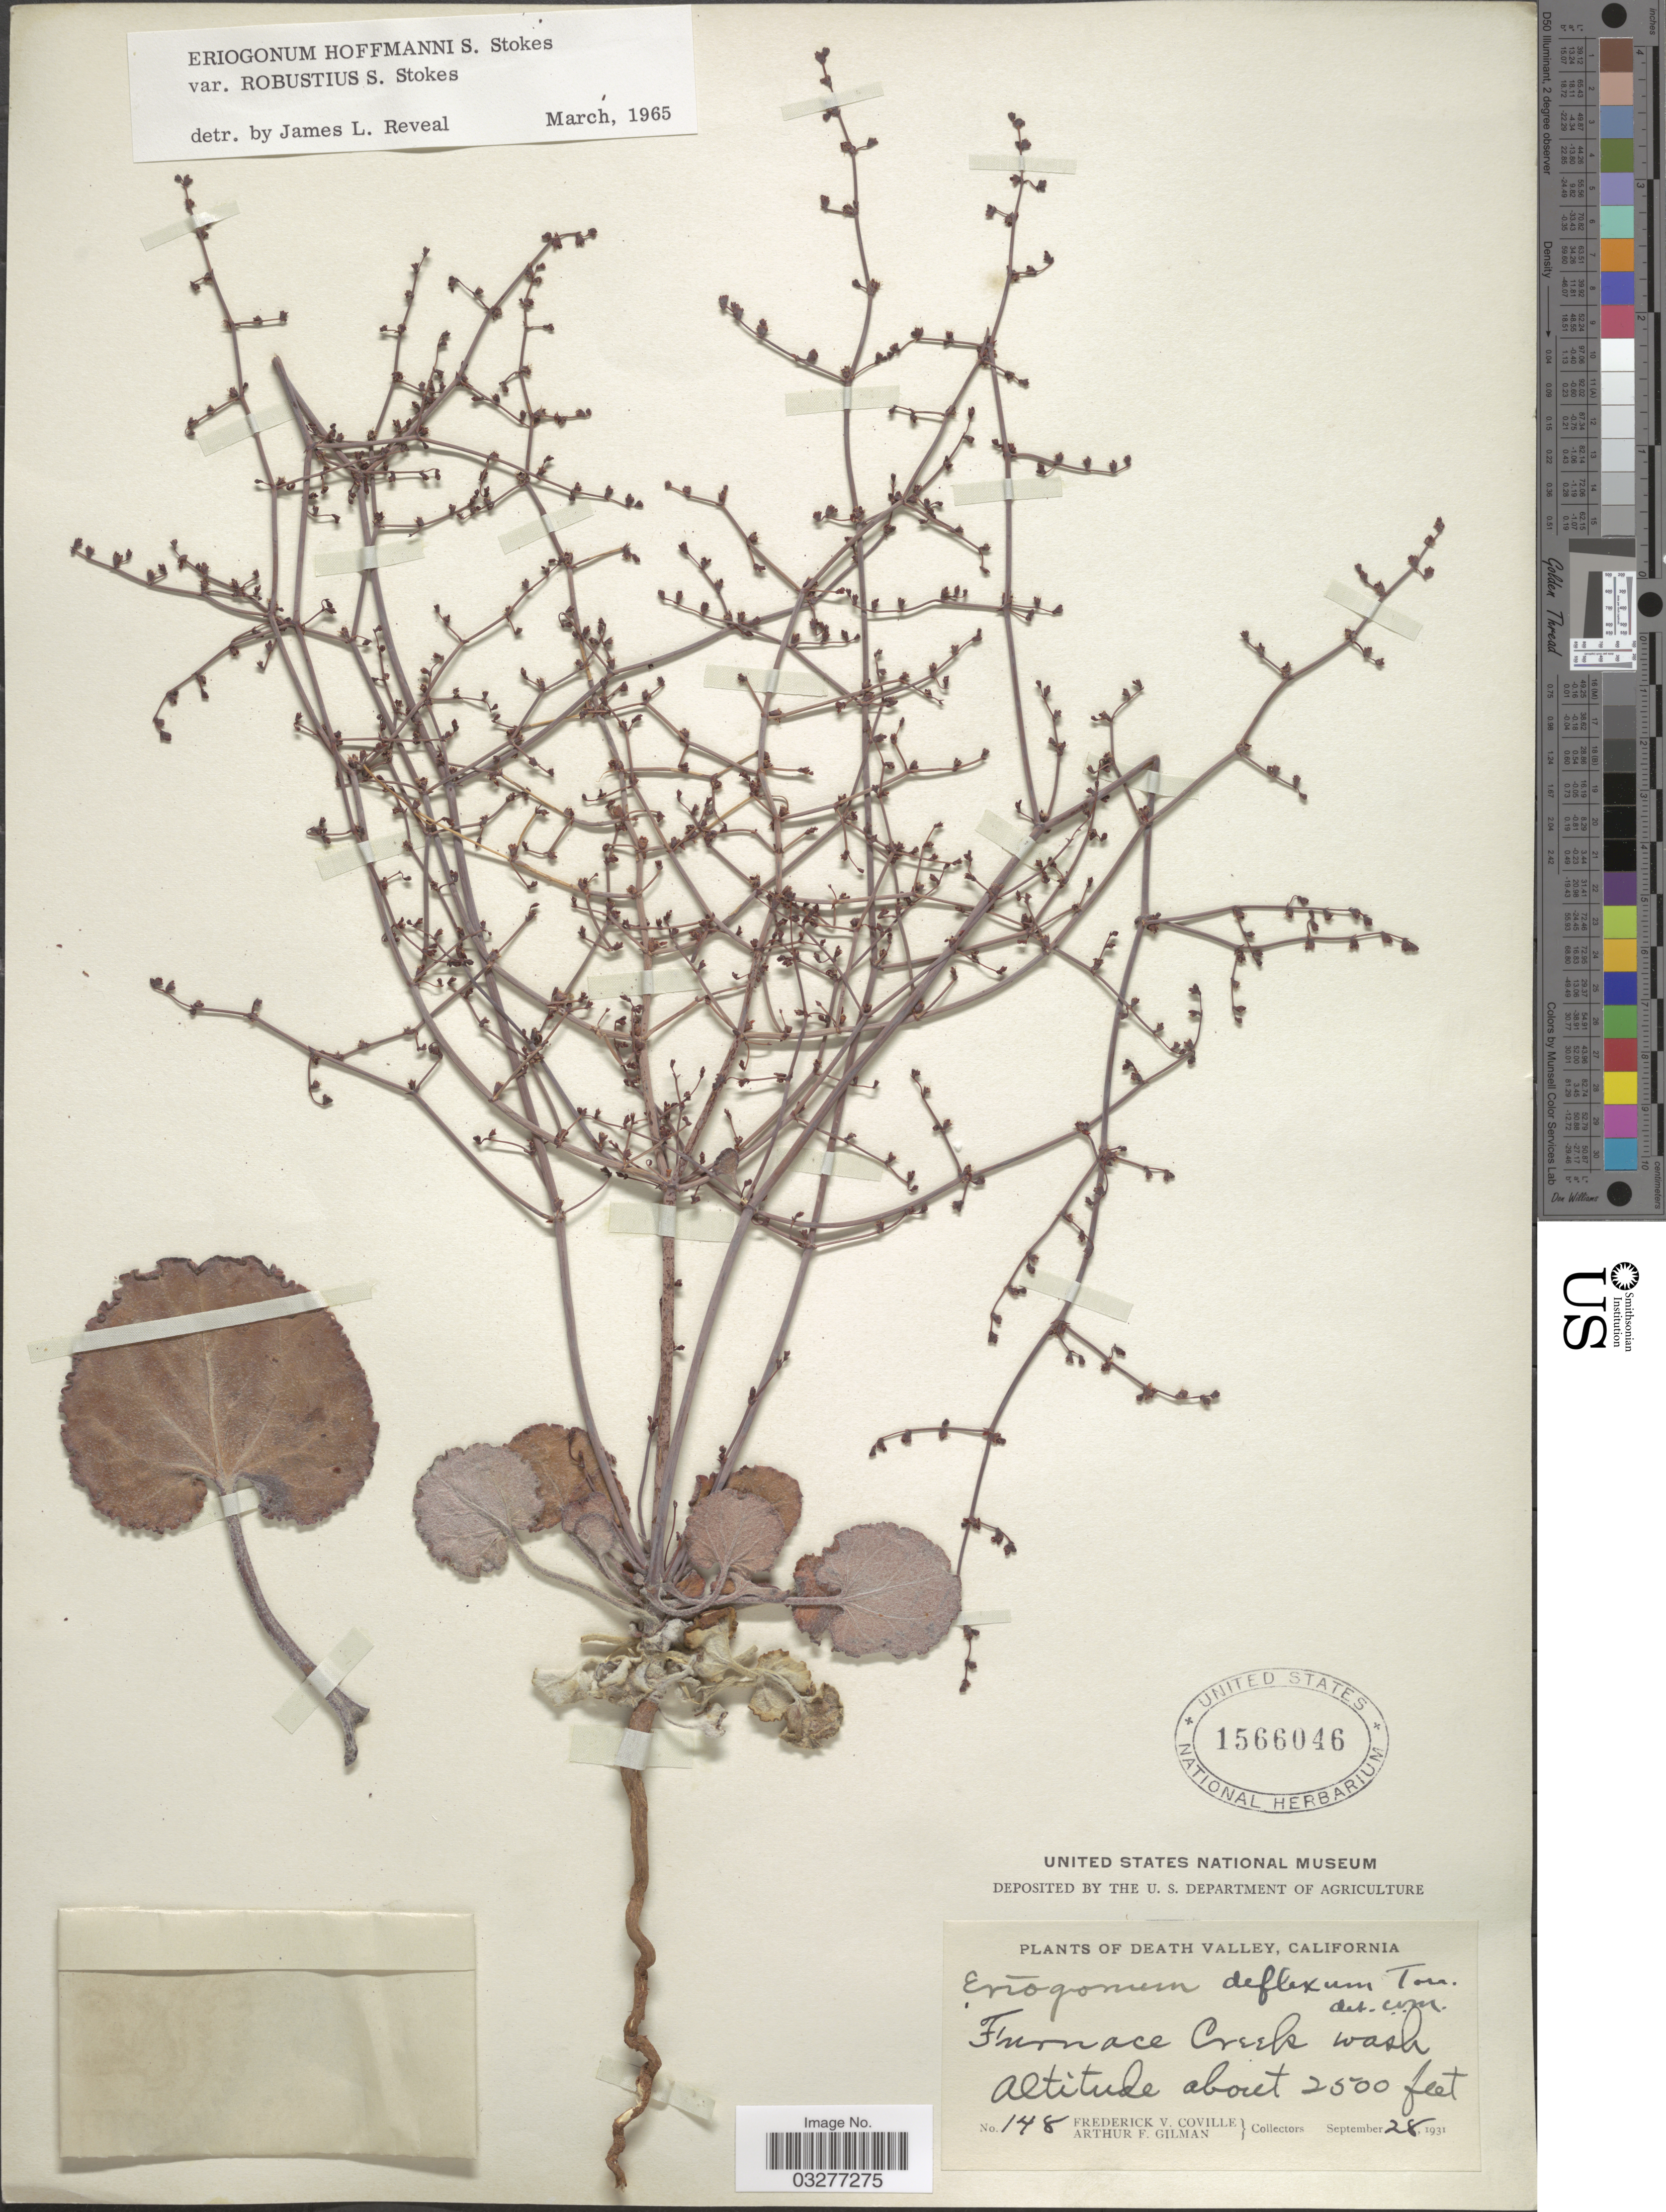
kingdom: Plantae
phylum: Tracheophyta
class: Magnoliopsida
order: Caryophyllales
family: Polygonaceae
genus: Eriogonum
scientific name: Eriogonum hoffmannii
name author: S. Stokes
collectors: F. V. Coville & A. Gilman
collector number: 148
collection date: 1931-09-28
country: United States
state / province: California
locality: Death Valley. Furnace Creek.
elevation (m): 762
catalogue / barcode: US 1566046